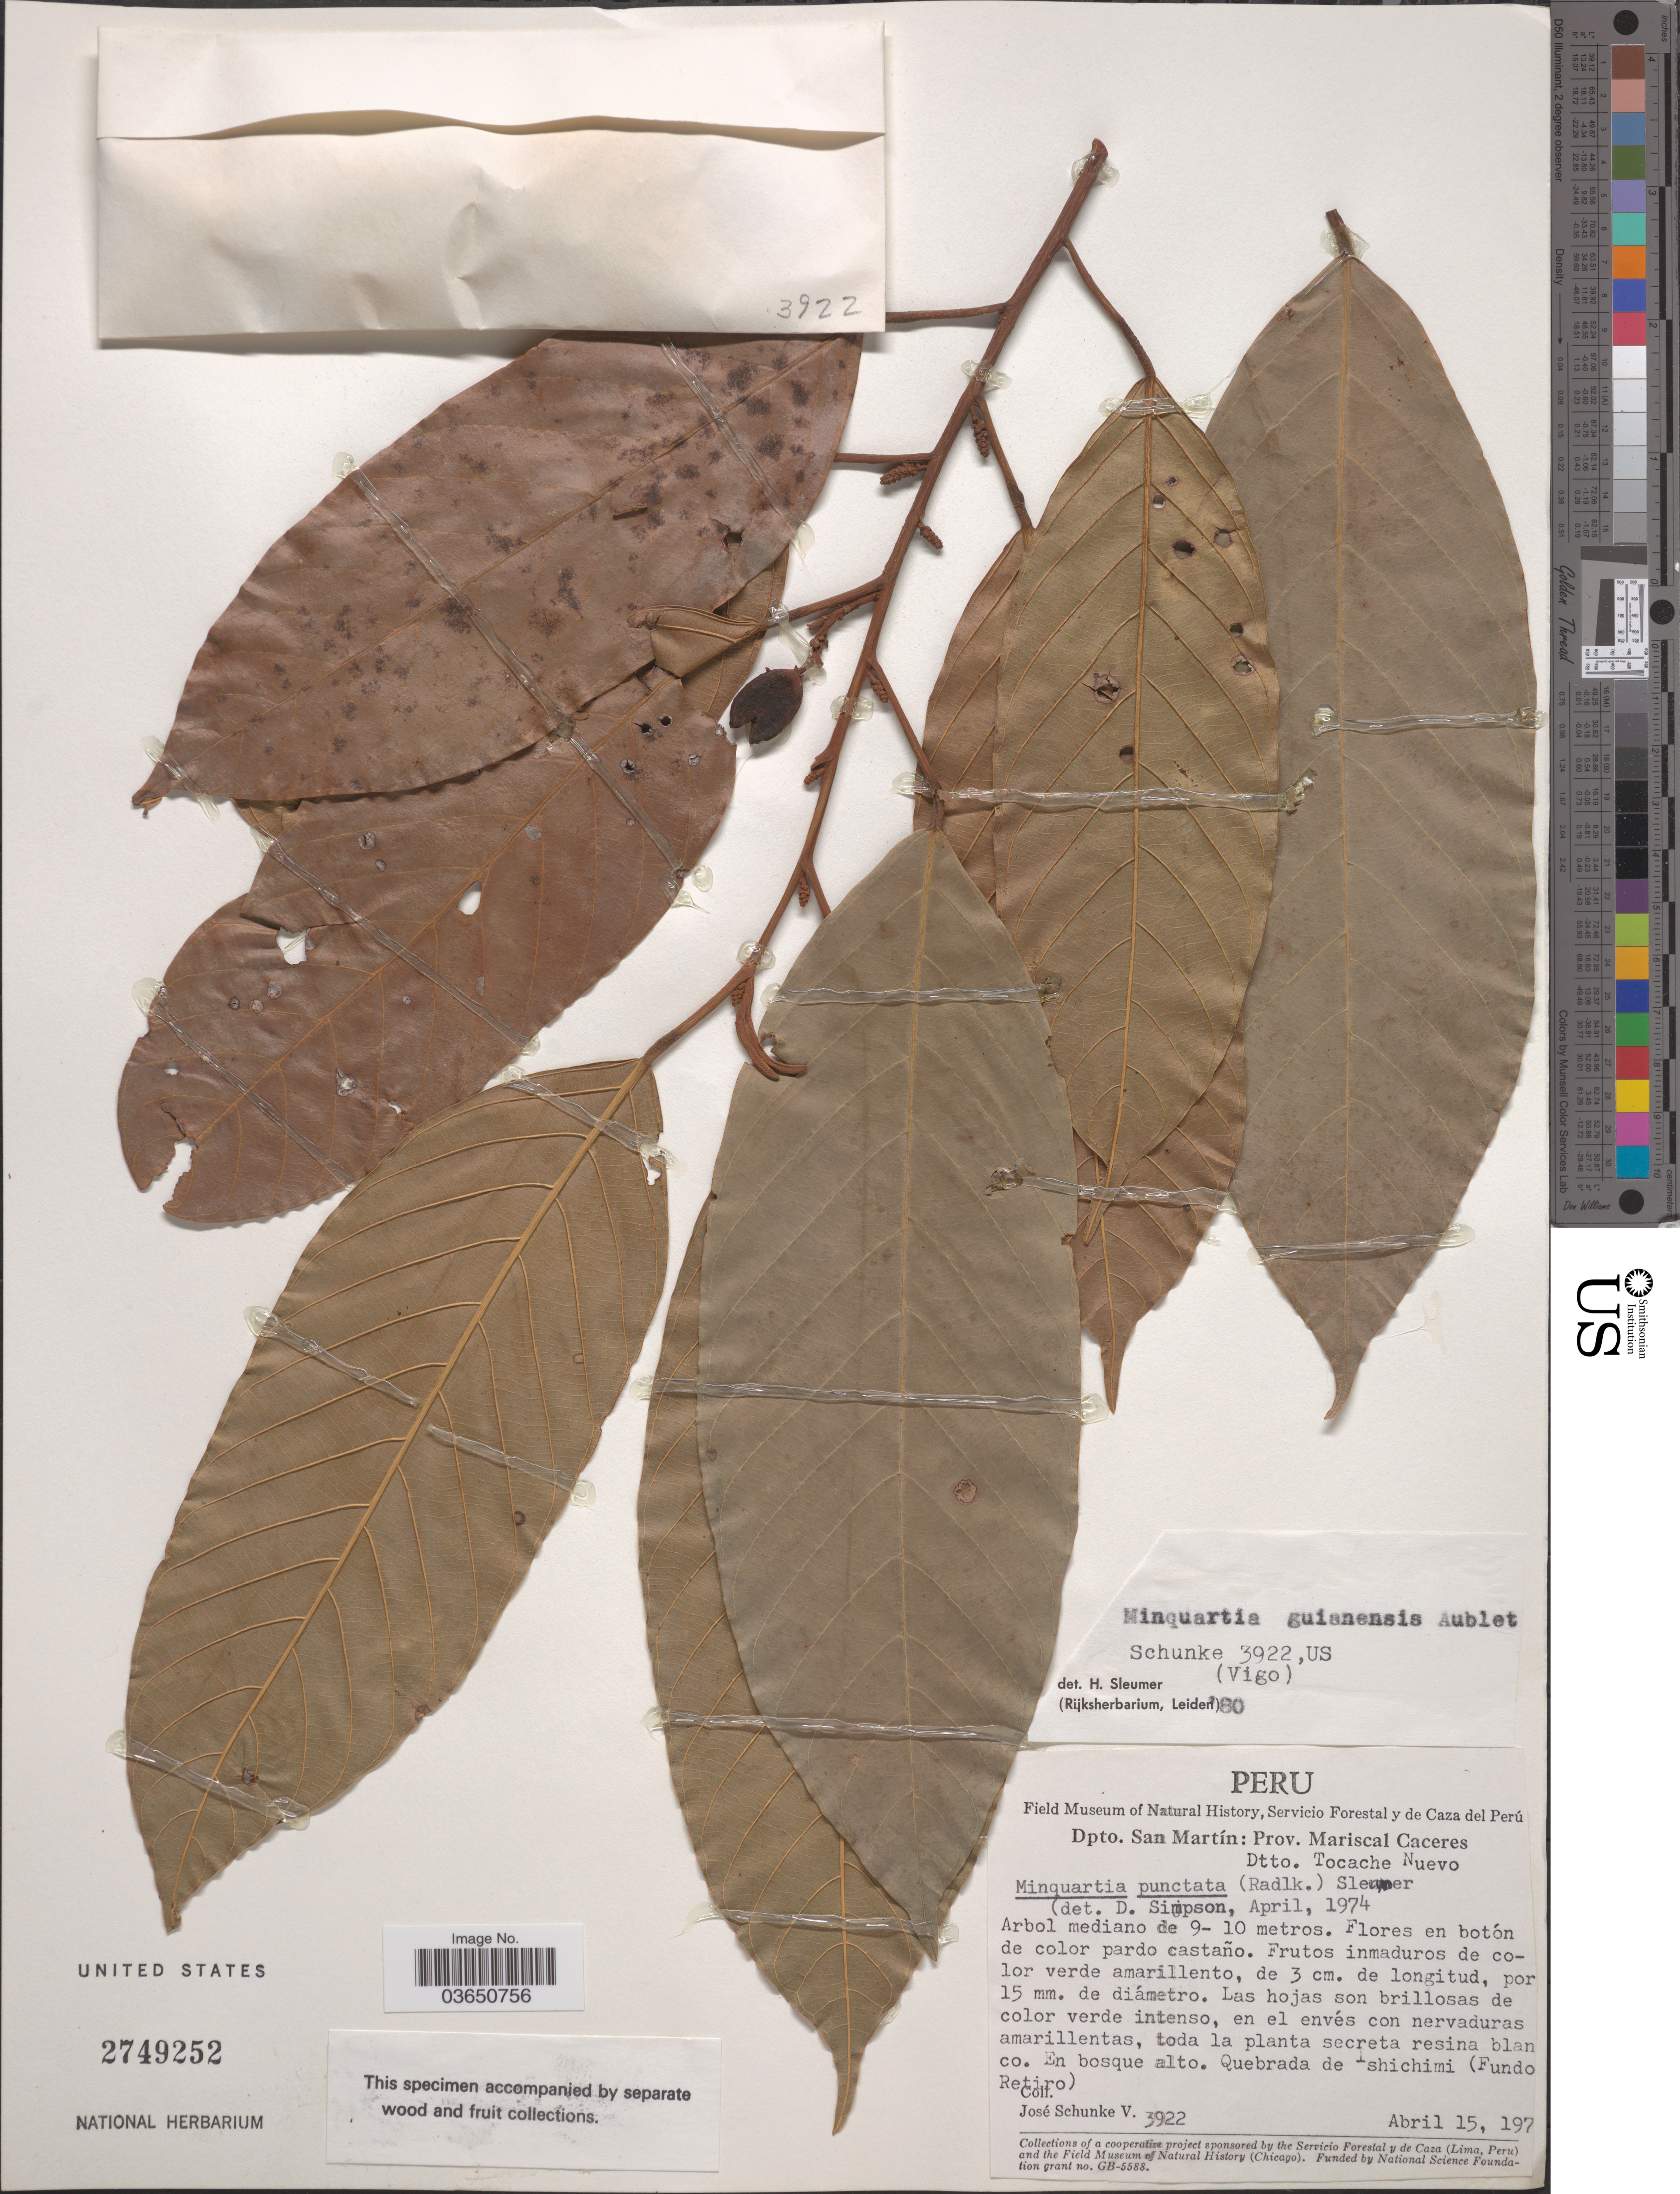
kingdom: Plantae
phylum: Tracheophyta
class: Magnoliopsida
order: Santalales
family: Coulaceae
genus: Minquartia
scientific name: Minquartia guianensis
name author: Aubl.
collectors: J. Schunke Vigo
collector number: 3922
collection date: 1971-04-15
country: Peru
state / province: San Martín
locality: Quebrada de Ishichimi (Fundo Retiro), Dtto. Tocache Nuevo, Prov. Mariscal Cáceres, Dpto. San Martín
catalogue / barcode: US 2749252